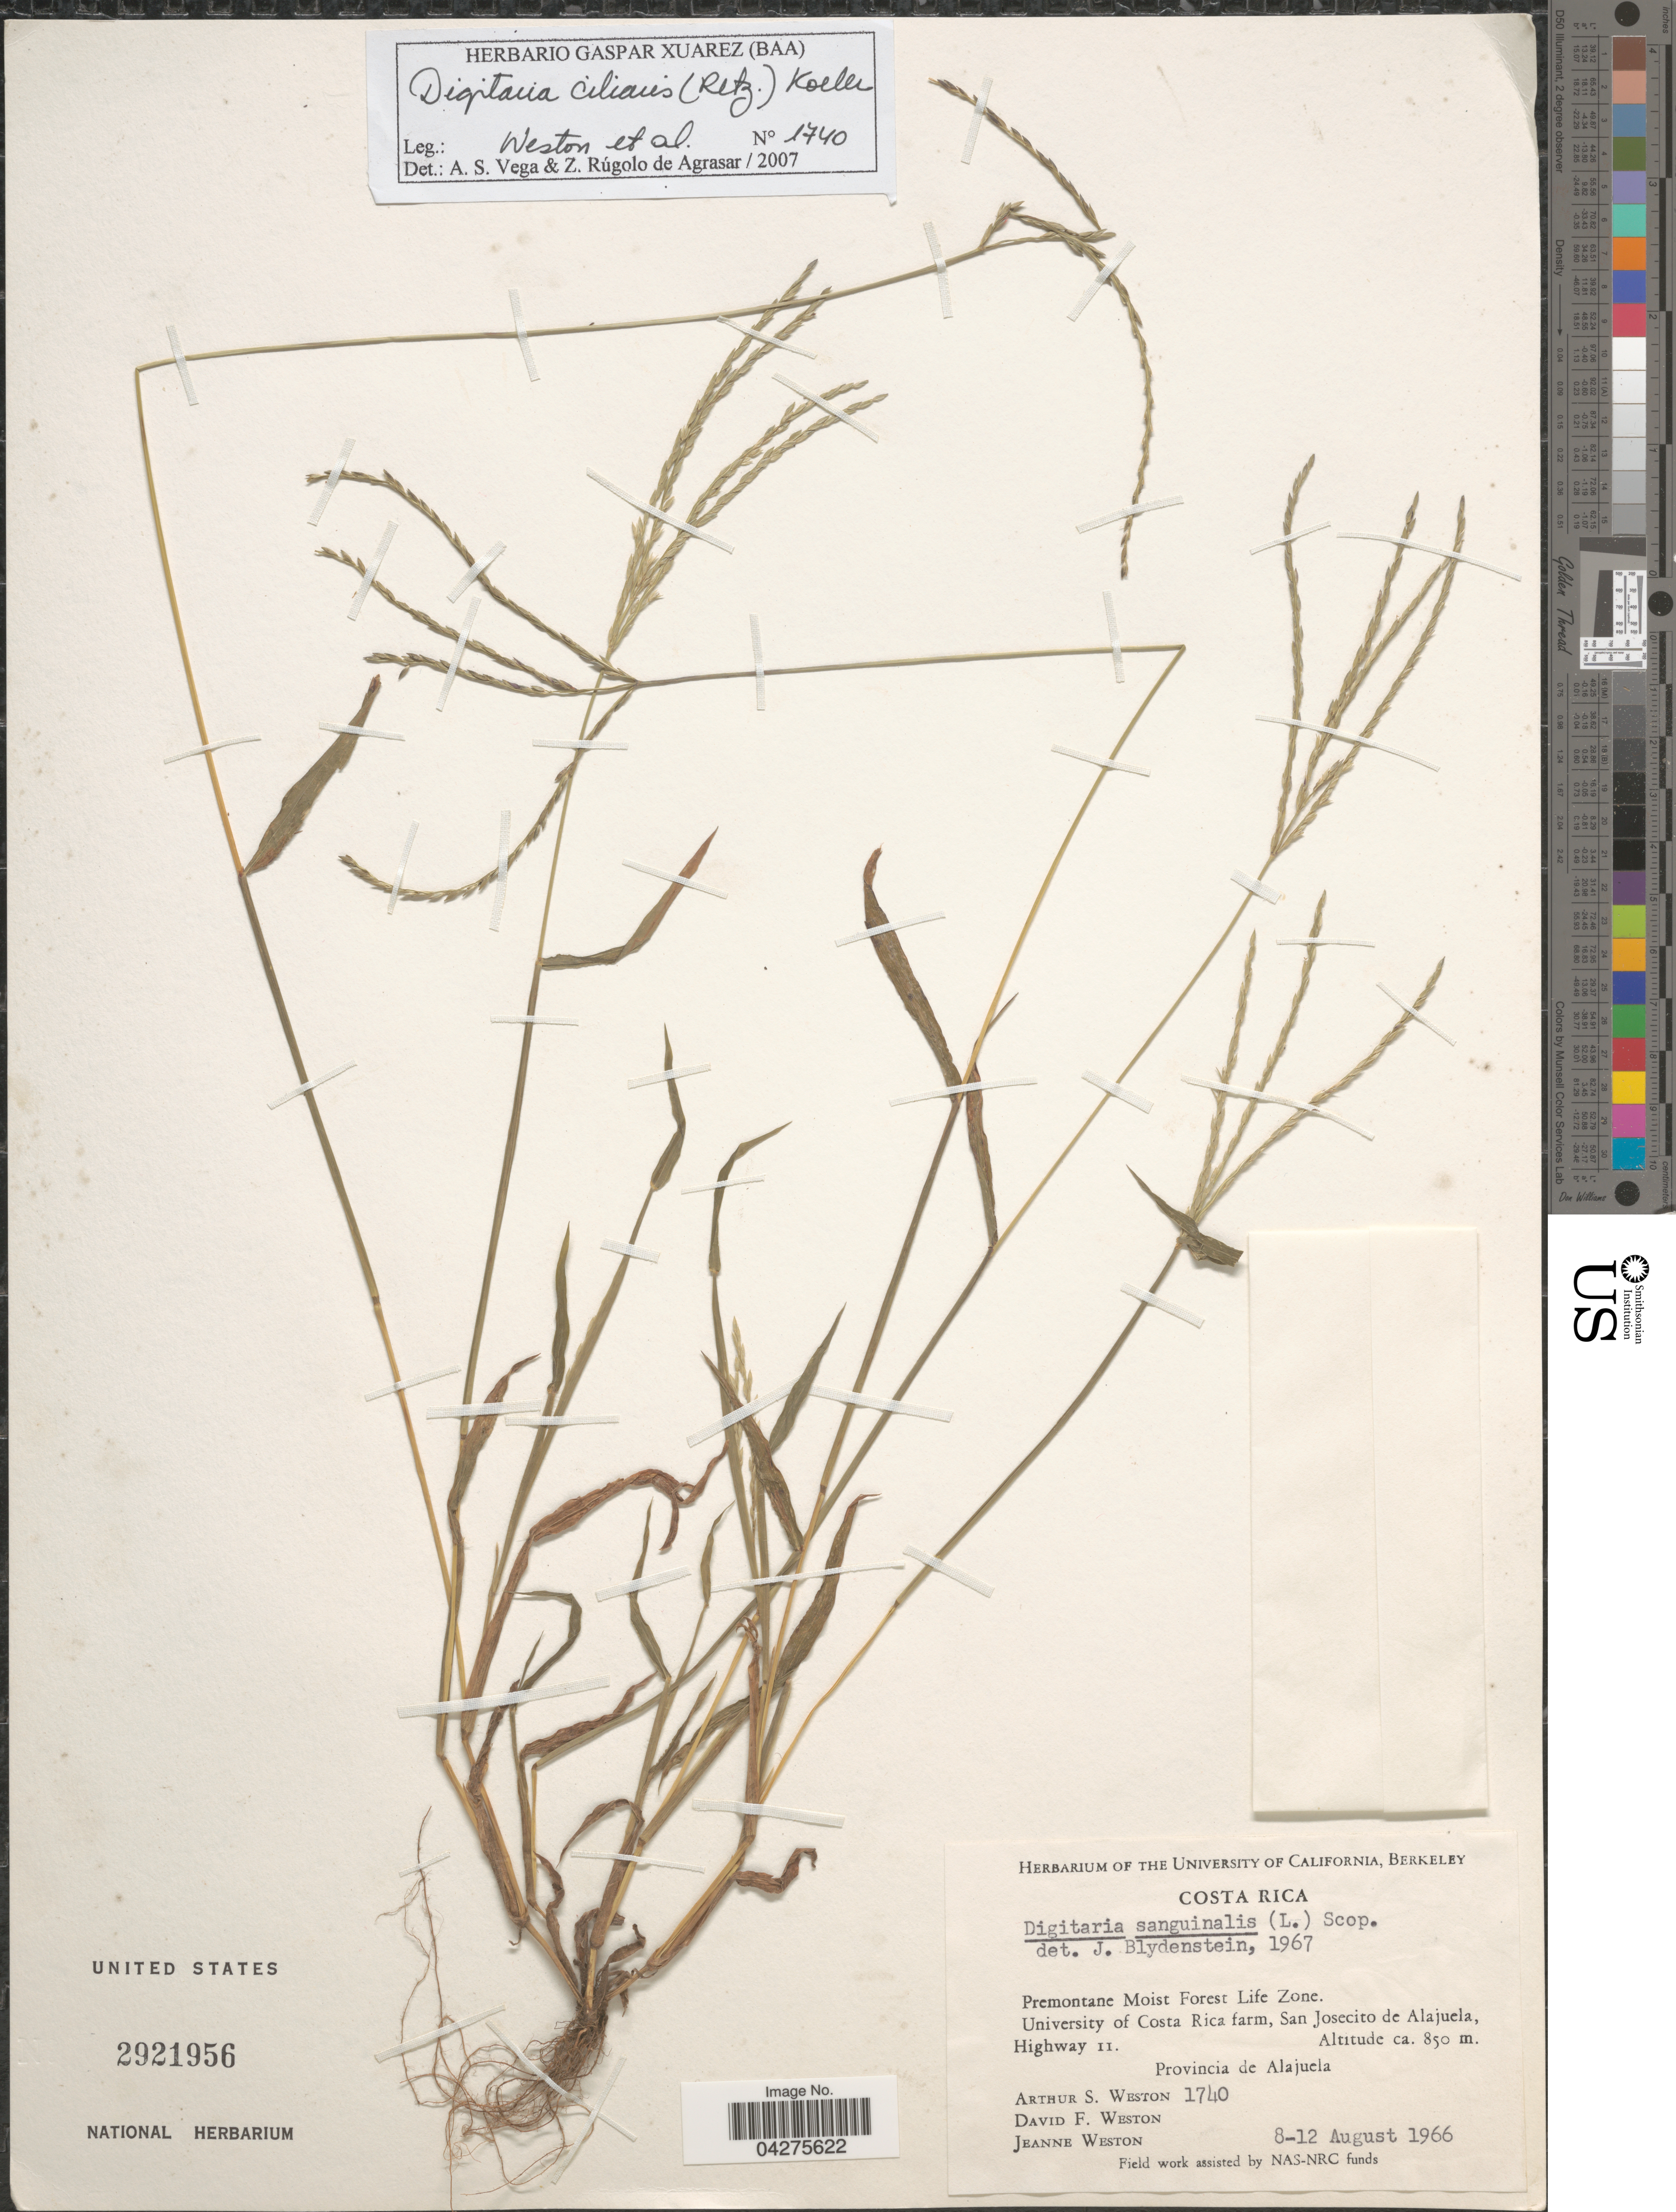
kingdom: Plantae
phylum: Tracheophyta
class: Liliopsida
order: Poales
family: Poaceae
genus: Digitaria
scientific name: Digitaria ciliaris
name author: (Retz.) Koeler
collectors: A. Weston, D. Weston & J. Weston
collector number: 1740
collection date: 1966-08-08/1966-08-12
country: Costa Rica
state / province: Alajuela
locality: Premontane Moist Forest Life Zone. University of Costa Rica farm, San Josecito de Alajuela, Highway II.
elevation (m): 850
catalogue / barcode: US 2921956